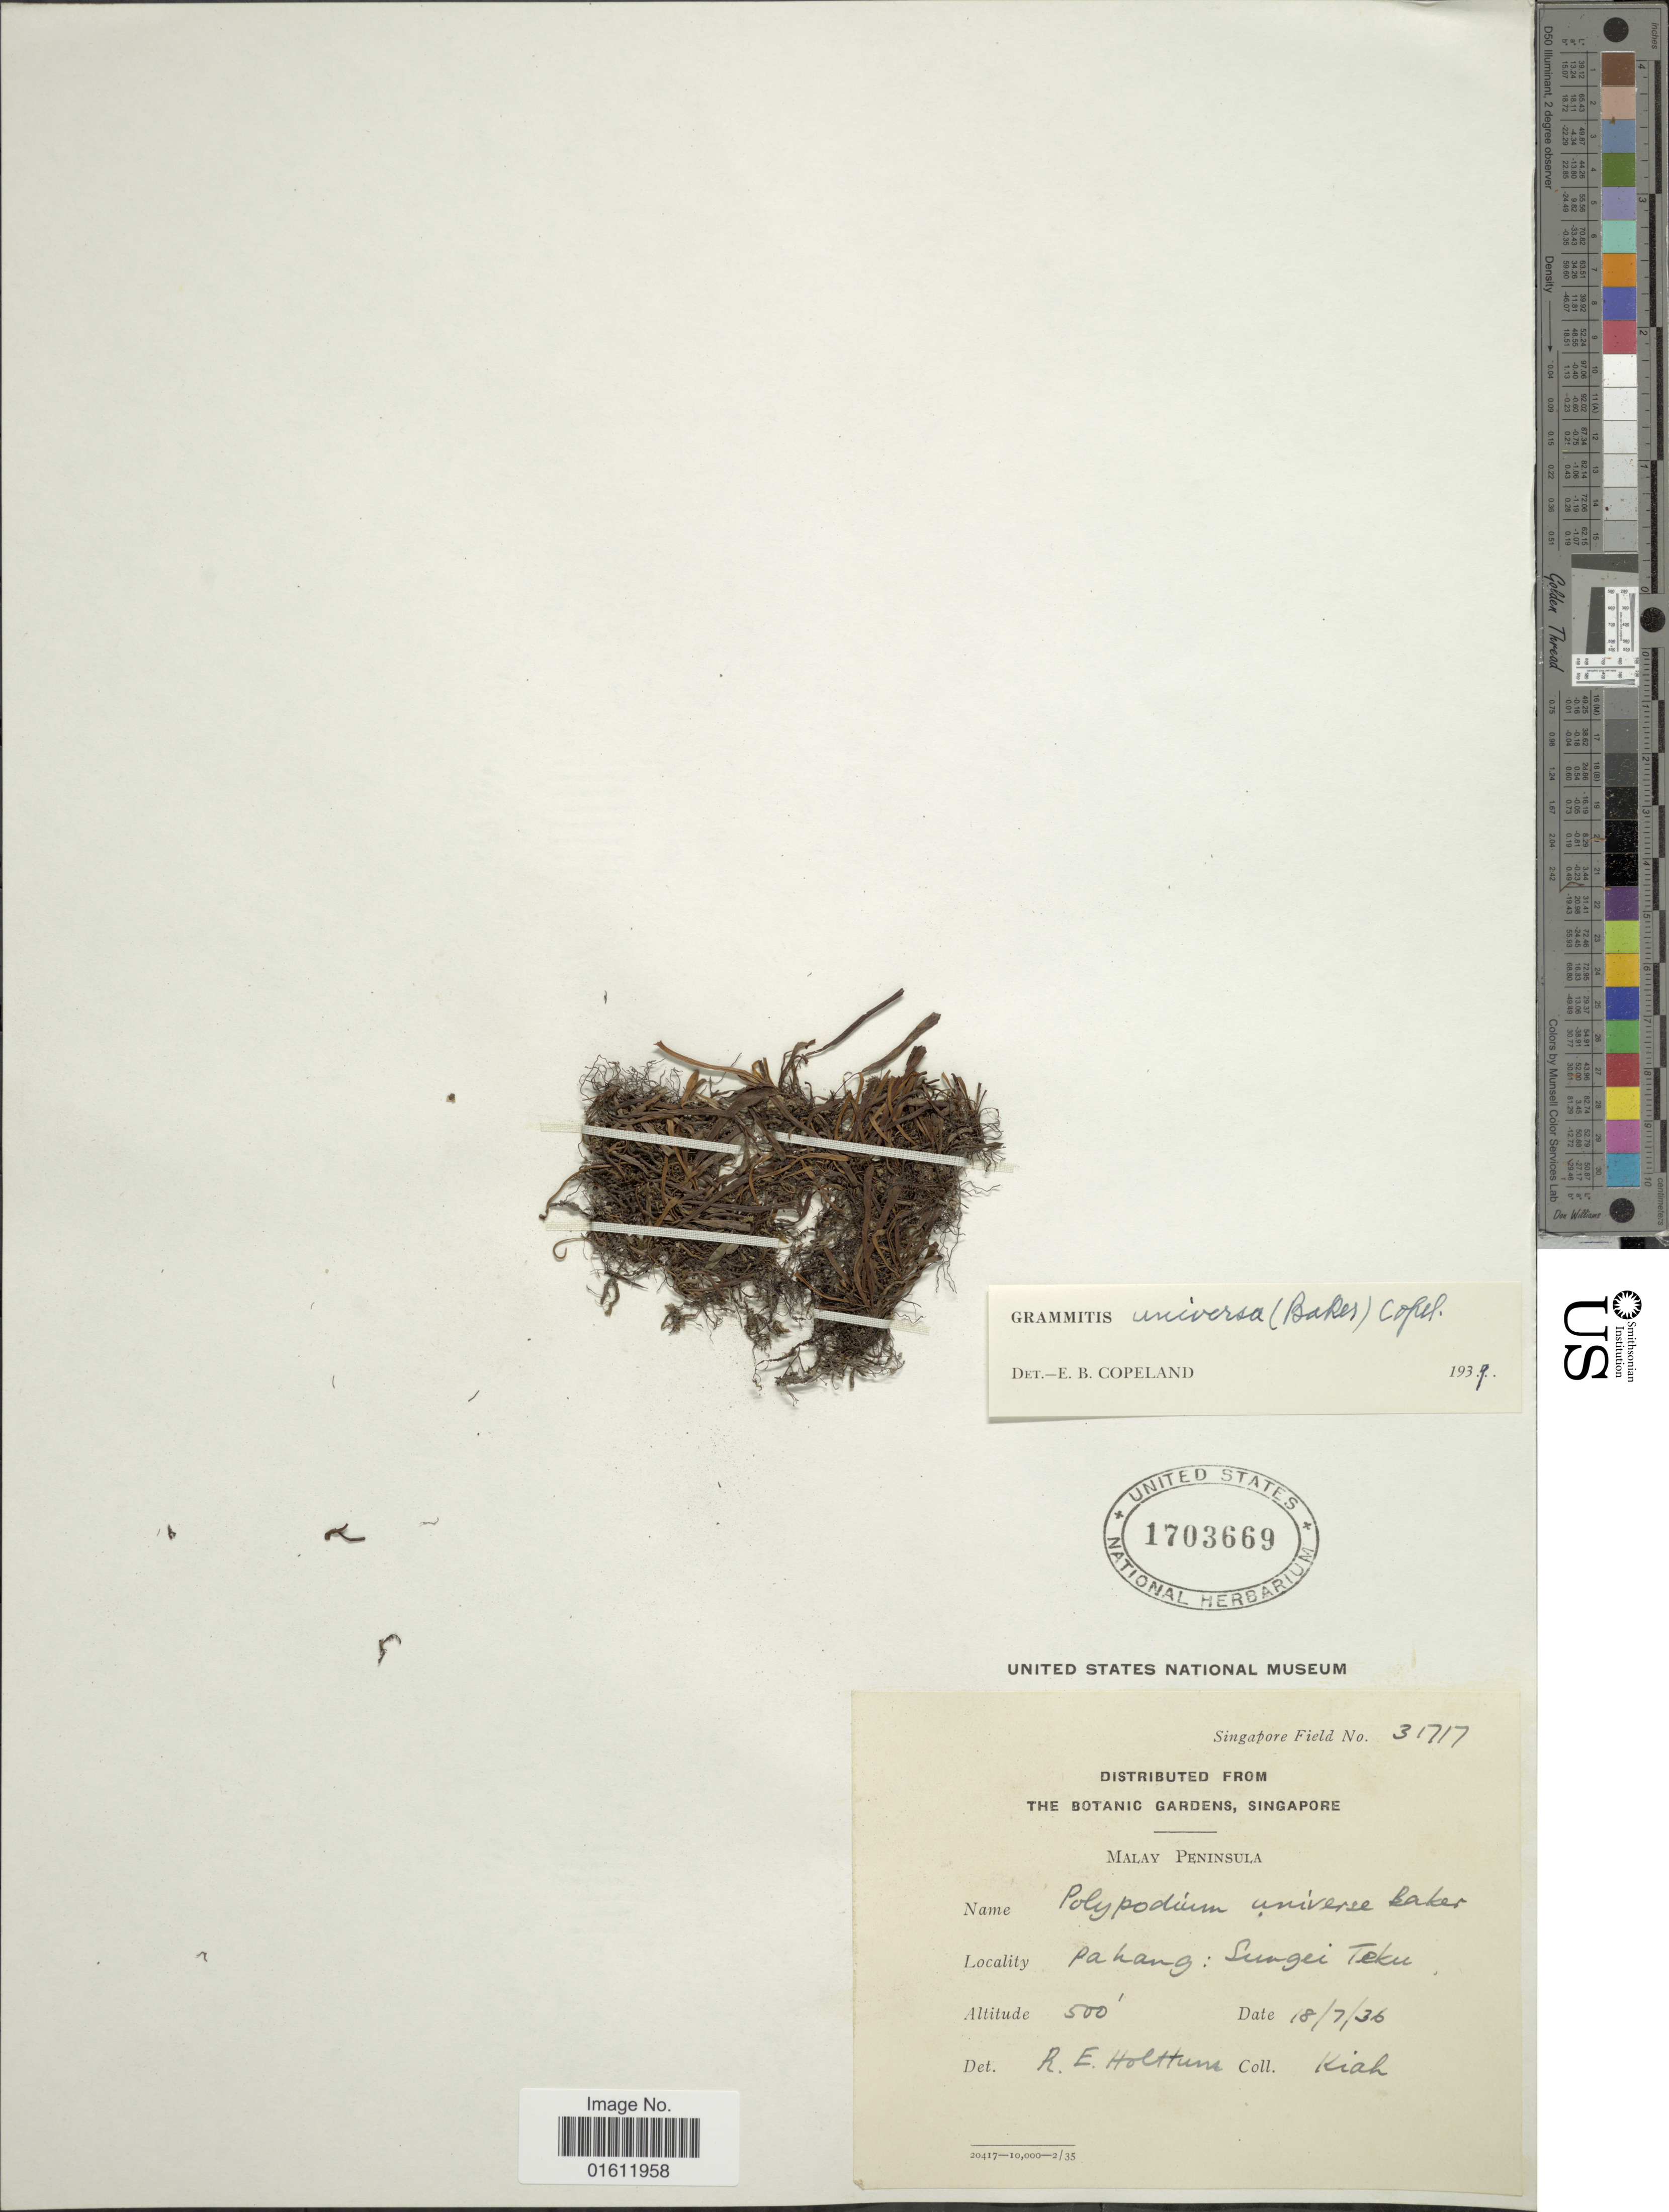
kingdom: Plantae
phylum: Tracheophyta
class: Polypodiopsida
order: Polypodiales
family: Polypodiaceae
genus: Oreogrammitis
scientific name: Oreogrammitis universa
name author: (Baker) Parris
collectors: -. Kiah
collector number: Singapore Field 31717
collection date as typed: Transcribed d/m/y: 18/7/36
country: Malaysia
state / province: Pahang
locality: Malay Peninsula, Pahang: Sungei Teku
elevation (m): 152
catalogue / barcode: US 1703669